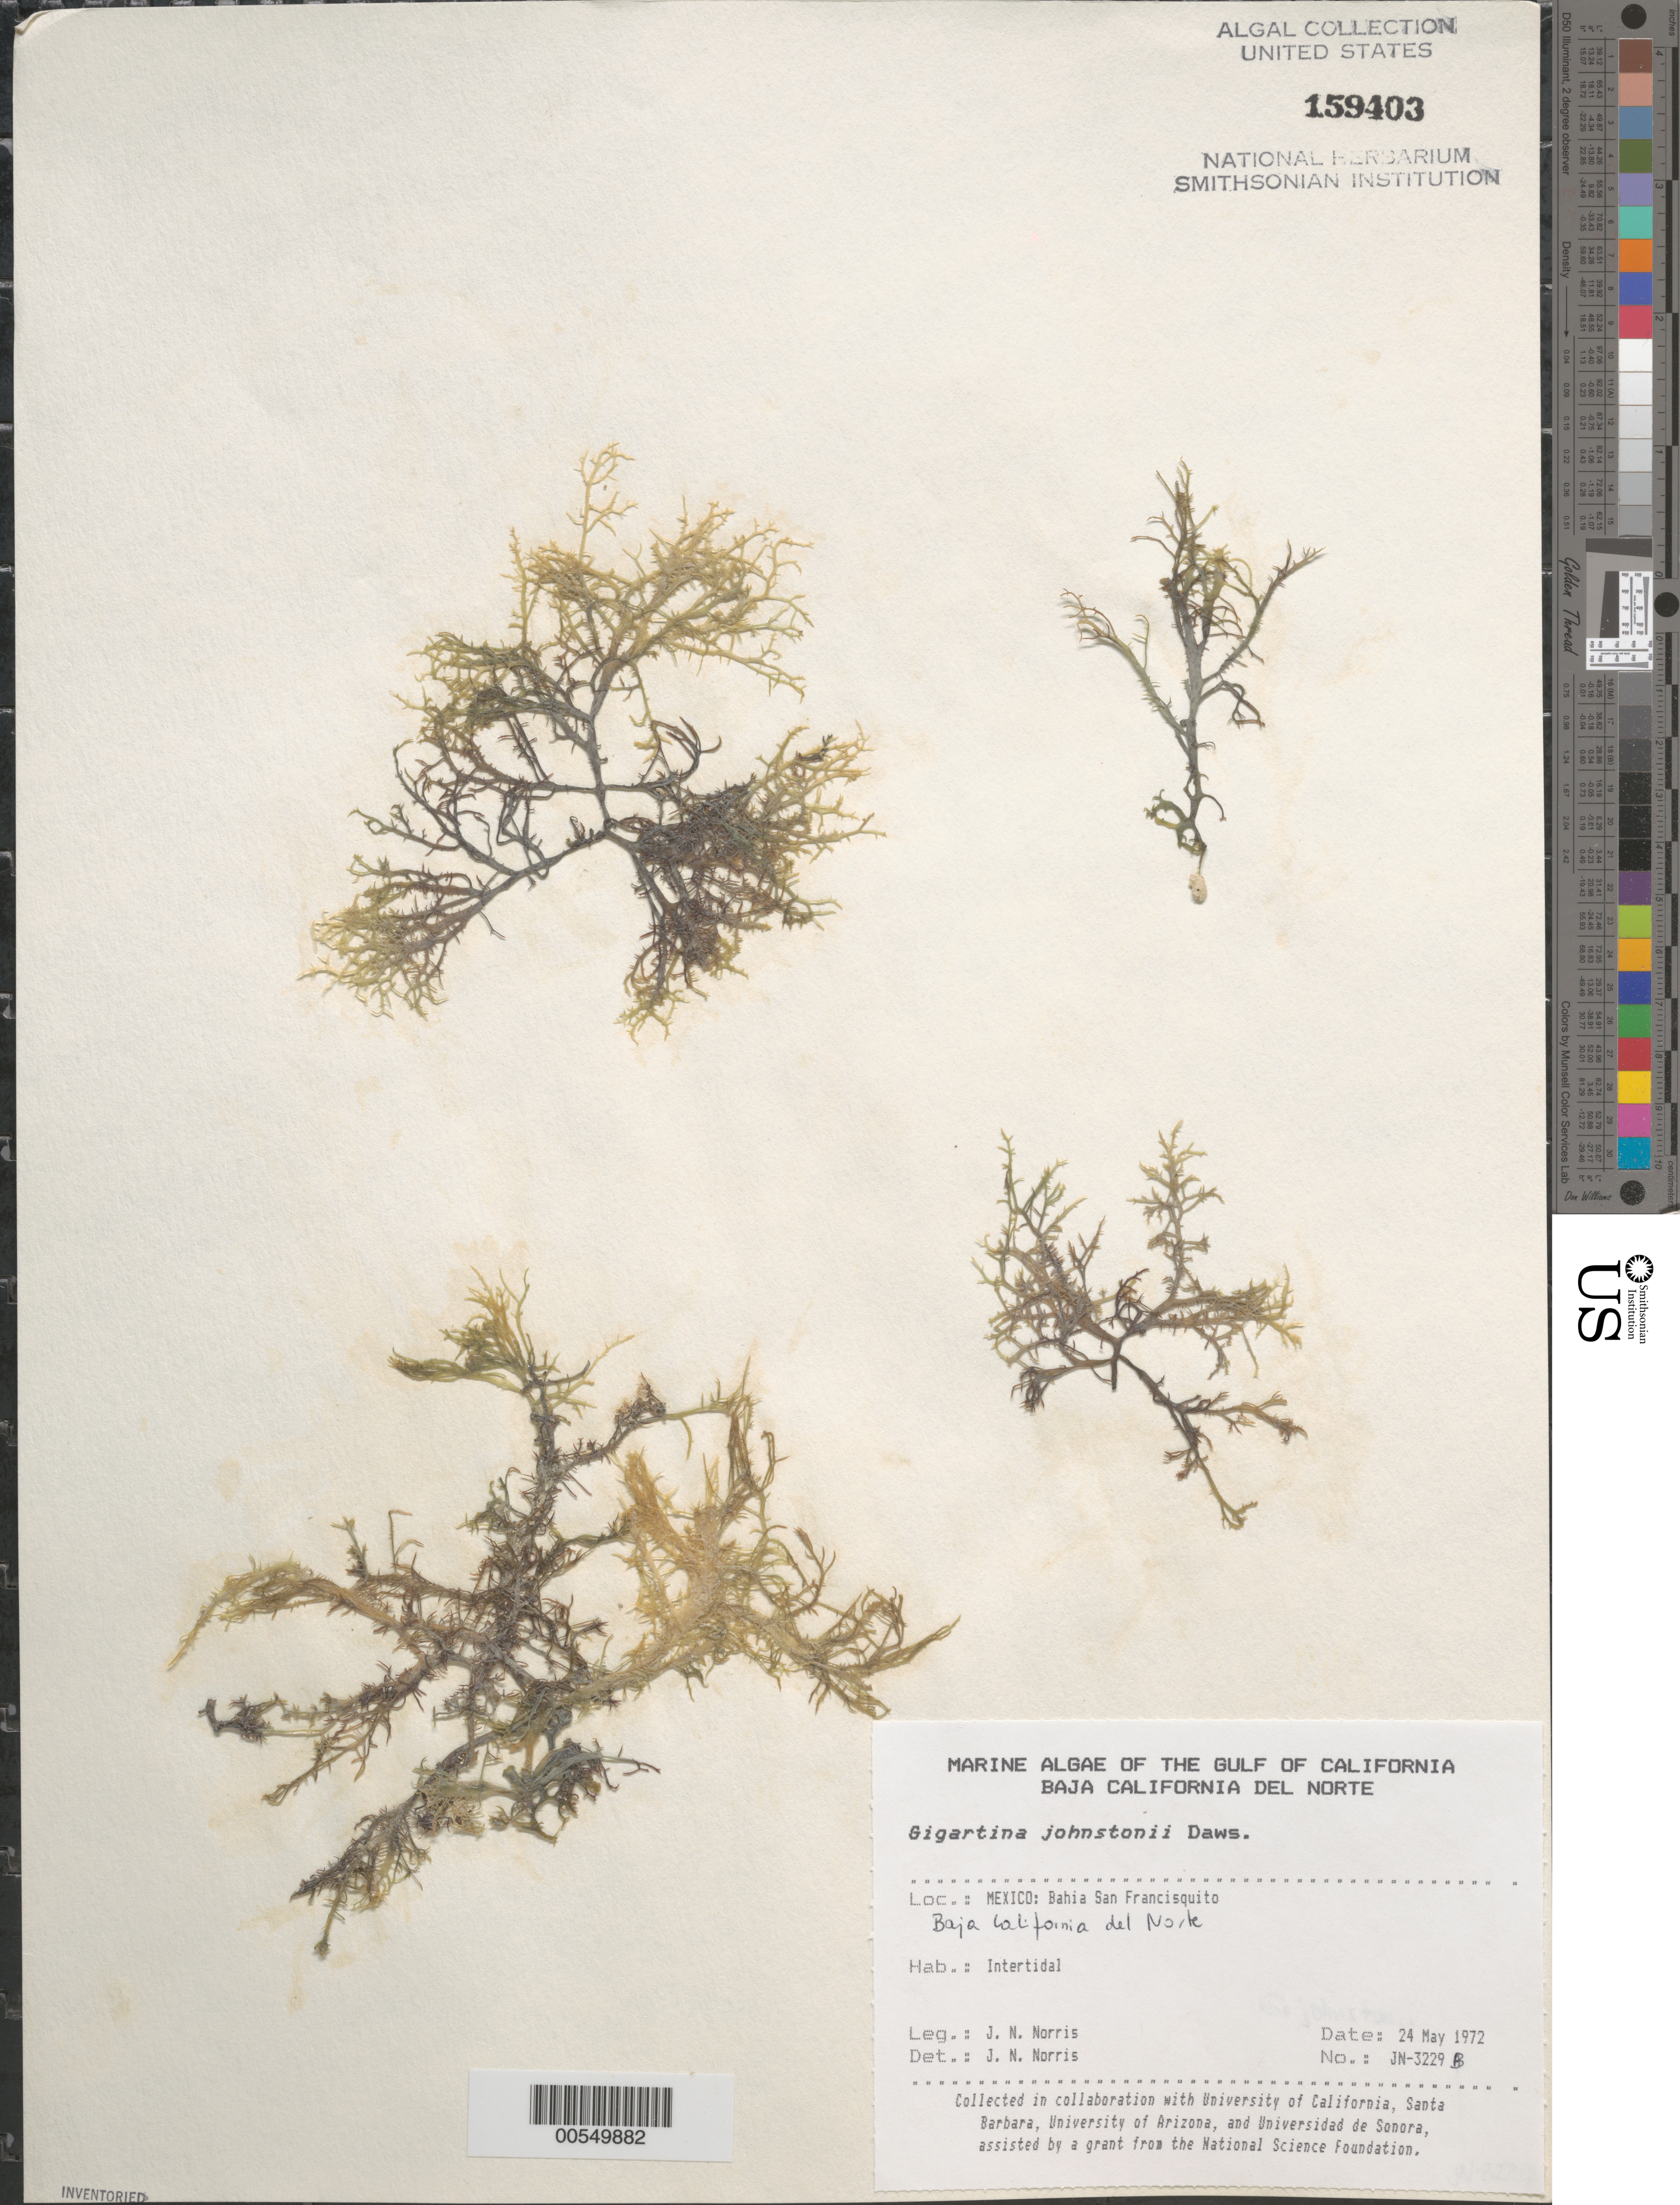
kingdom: Plantae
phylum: Rhodophyta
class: Florideophyceae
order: Gigartinales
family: Gigartinaceae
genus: Chondracanthus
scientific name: Chondracanthus squarrulosus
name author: (Setch. & N.L. Gardner) J.R. Hughey et al.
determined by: Algae name updating Project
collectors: J. N. Norris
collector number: JN-3229b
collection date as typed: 24 May 1972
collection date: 1972-05-24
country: Mexico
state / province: Baja California Norte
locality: Bahia San Francisquito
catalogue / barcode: US 159403